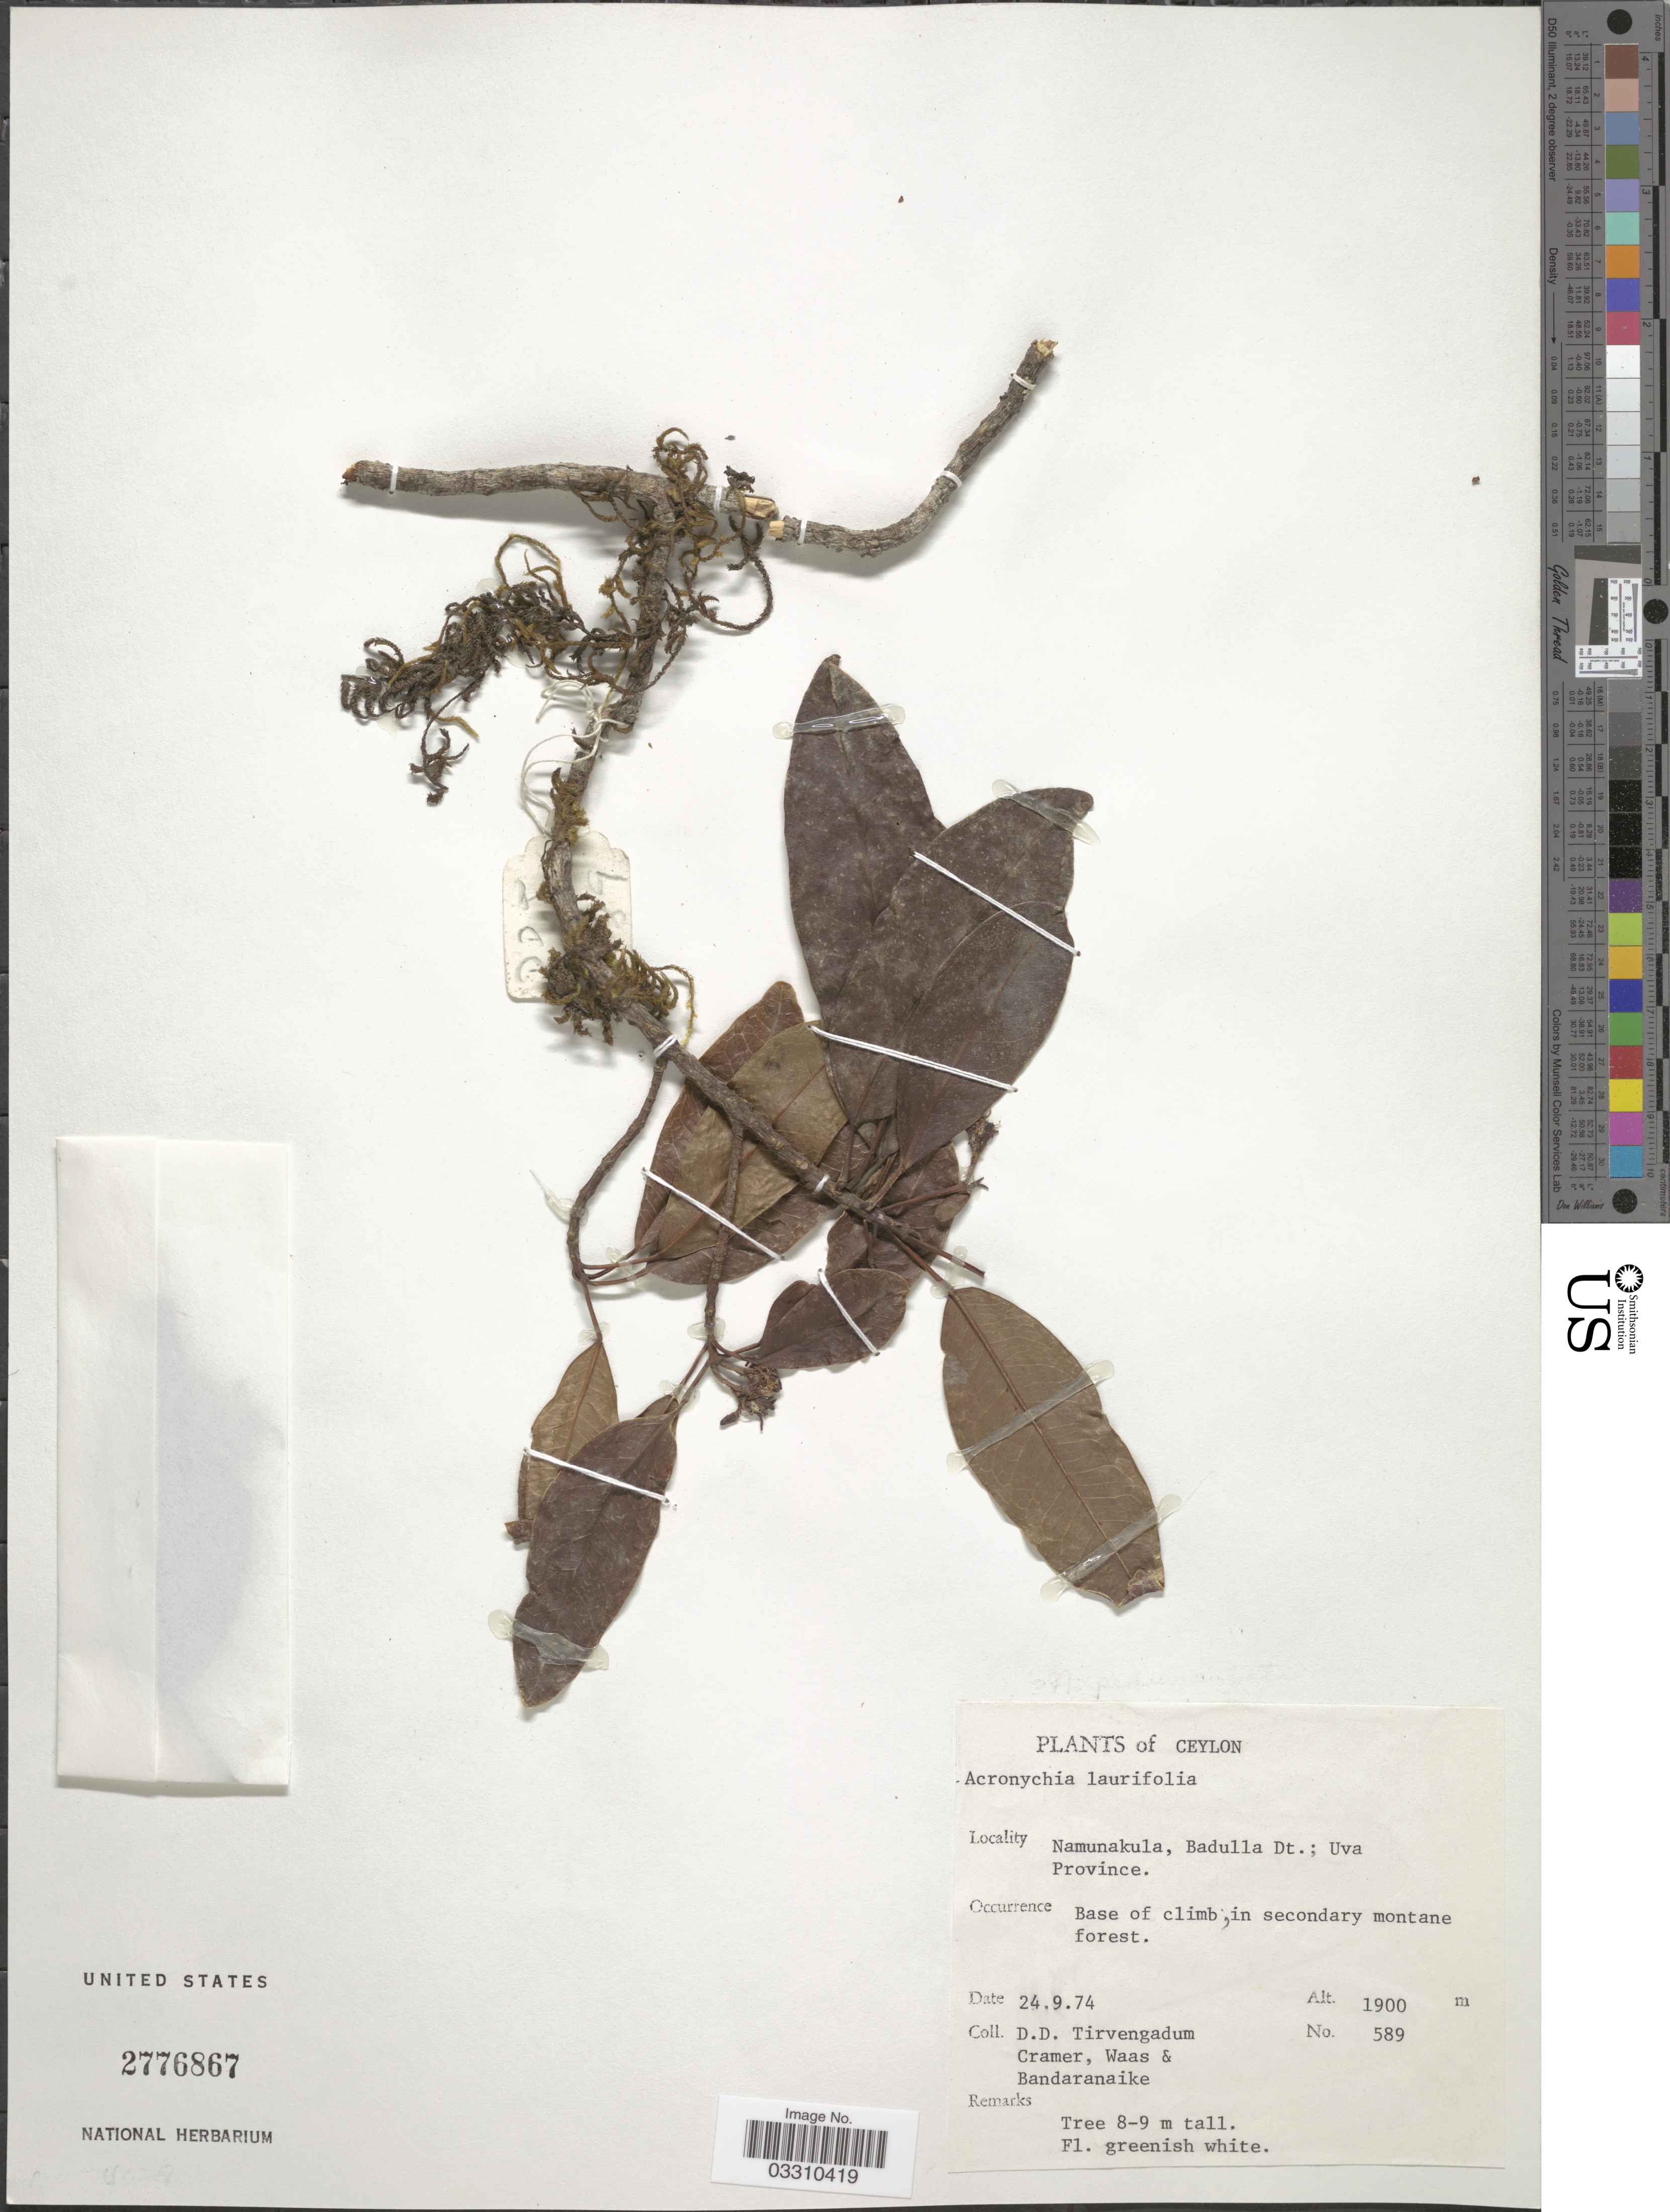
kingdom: Plantae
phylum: Tracheophyta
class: Magnoliopsida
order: Sapindales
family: Rutaceae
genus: Acronychia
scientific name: Acronychia pedunculata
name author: (L.) Miq.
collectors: D. Tirvengadum, -- Cramer, Waas & Bandaranaike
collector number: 589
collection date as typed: Transcribed d/m/y: 24/9/74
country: Sri Lanka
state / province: Uva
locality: Ceylon, Namunakula, Badulla Dt.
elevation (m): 1900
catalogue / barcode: US 2776867